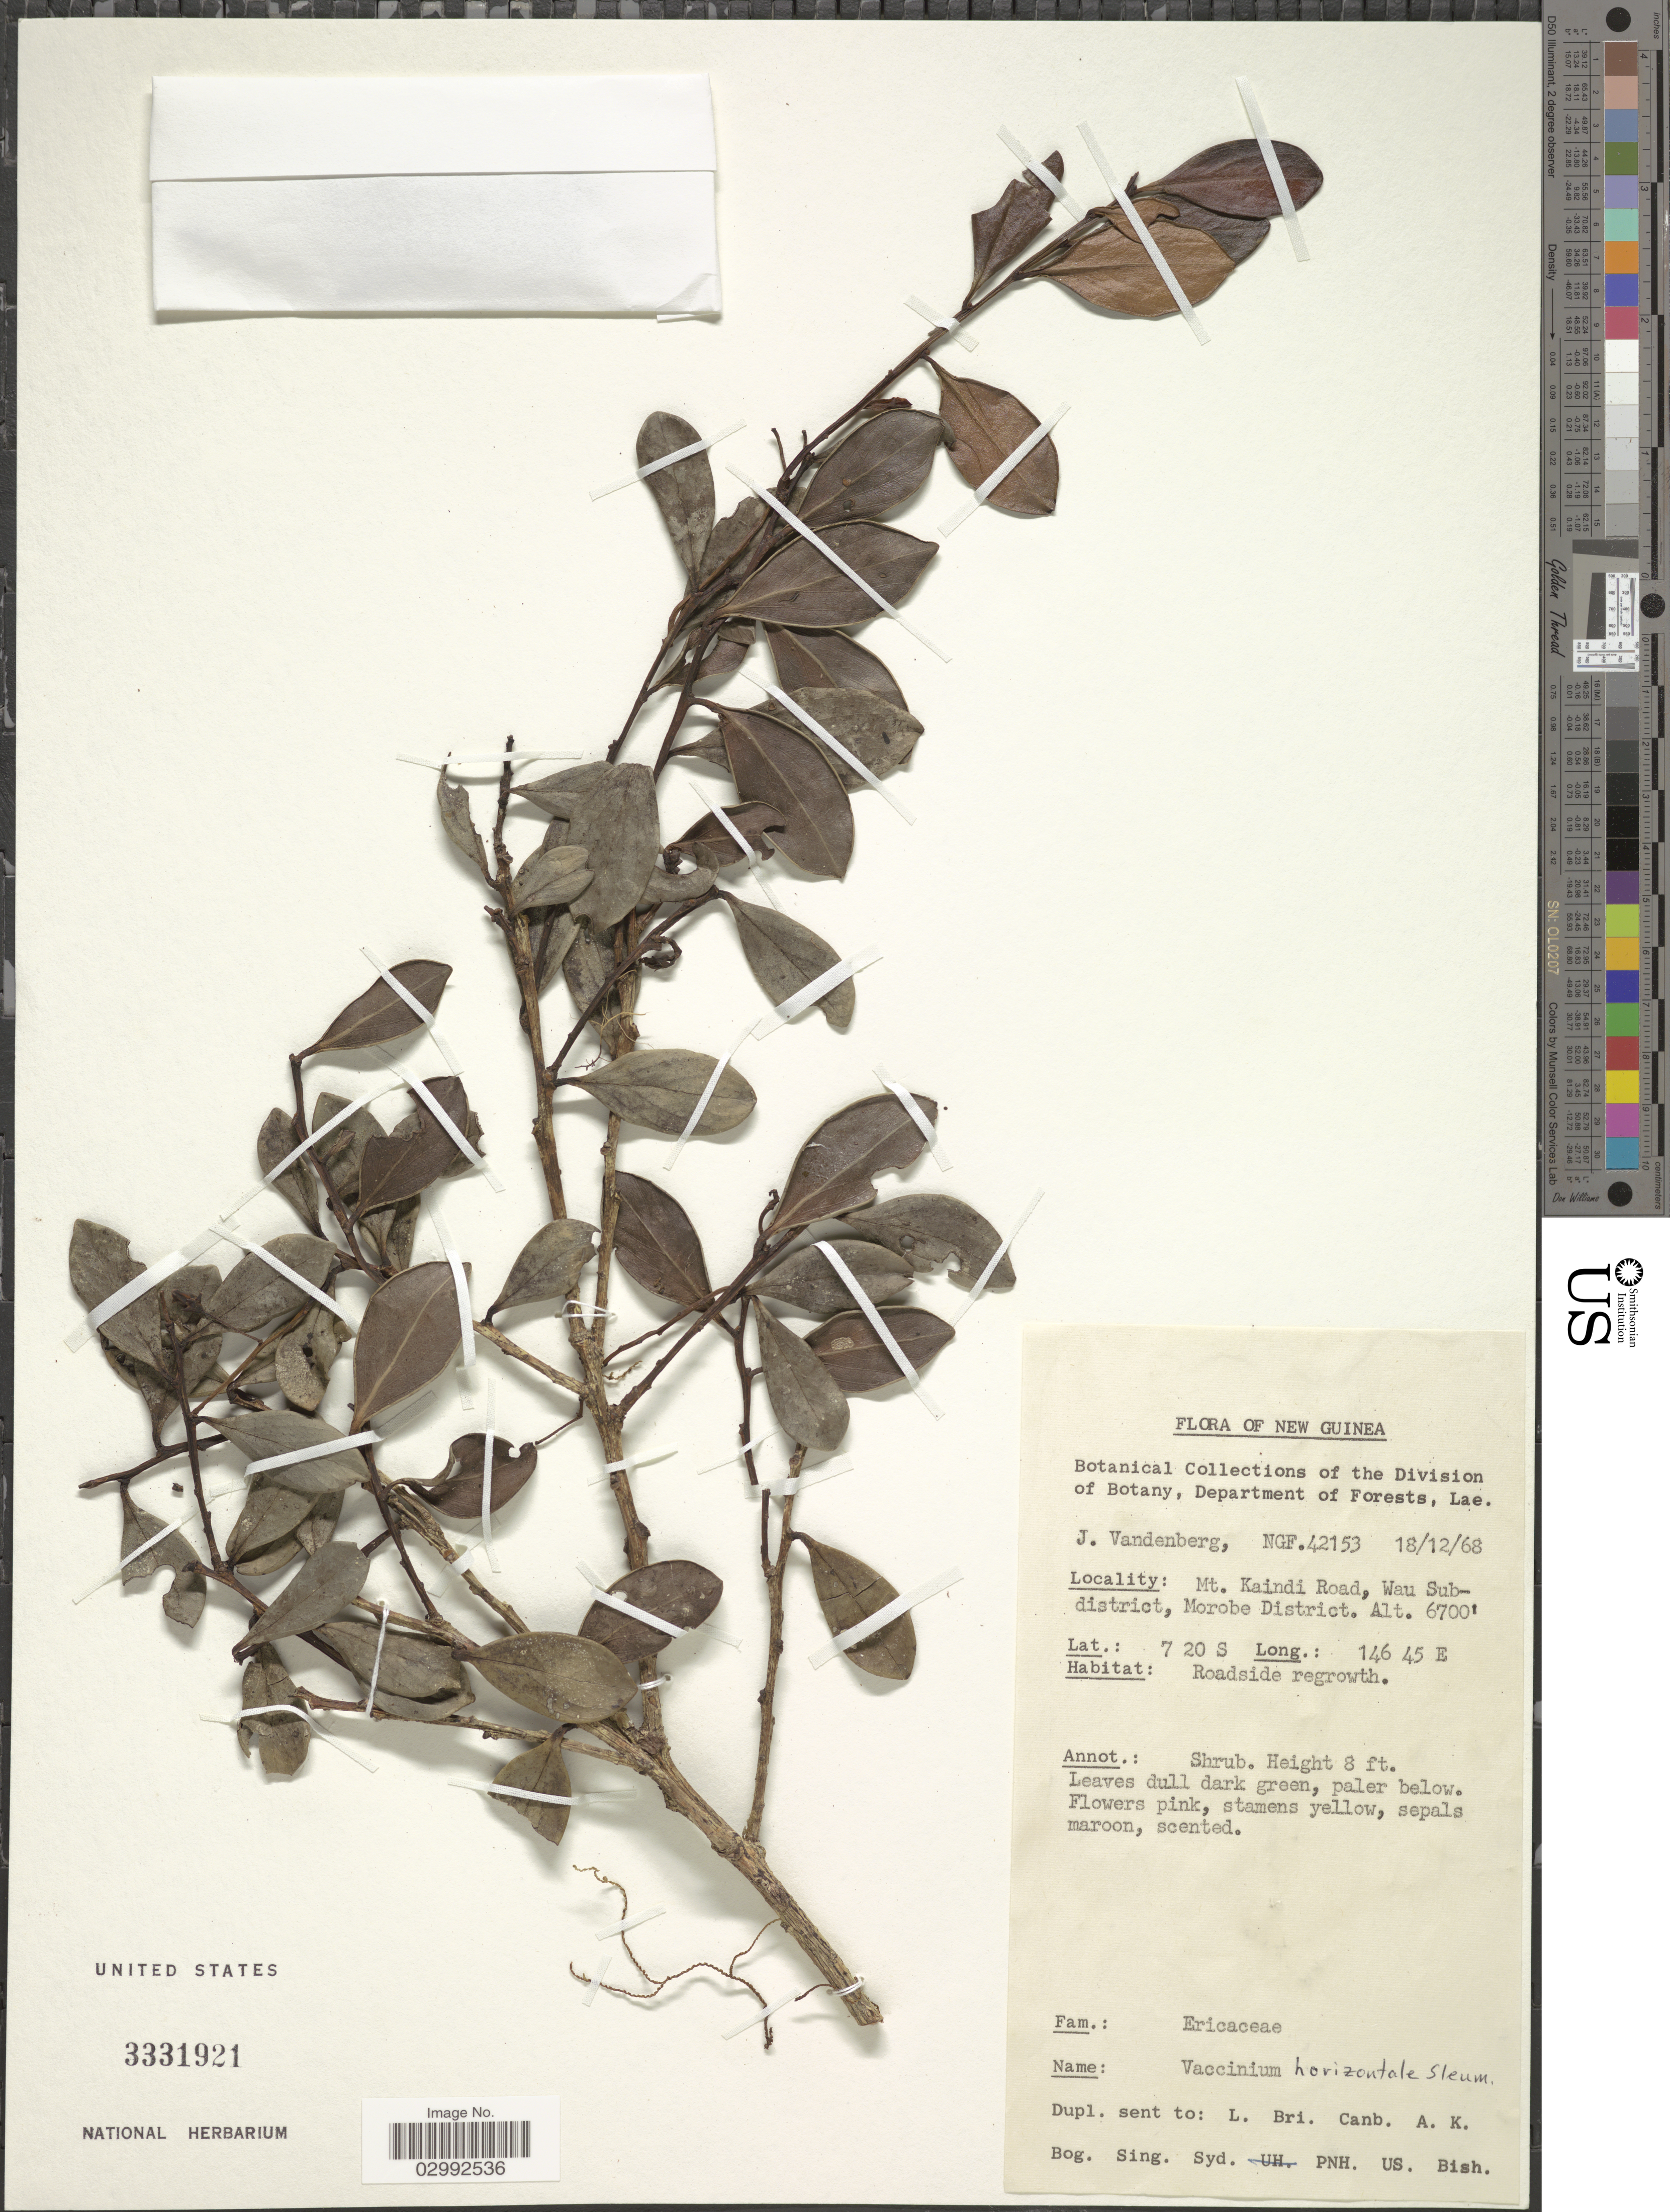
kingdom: Plantae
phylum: Tracheophyta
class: Magnoliopsida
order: Ericales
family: Ericaceae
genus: Vaccinium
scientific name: Vaccinium horizontale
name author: Sleumer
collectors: J. Vandenberg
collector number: NGF. 42153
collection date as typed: Transcribed d/m/y: 18/12/68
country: Papua New Guinea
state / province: Morobe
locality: New Guinea, Mt. Kaindi Road, Wau Subdistrict, Morobe District.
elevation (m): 2042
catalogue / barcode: US 3331921